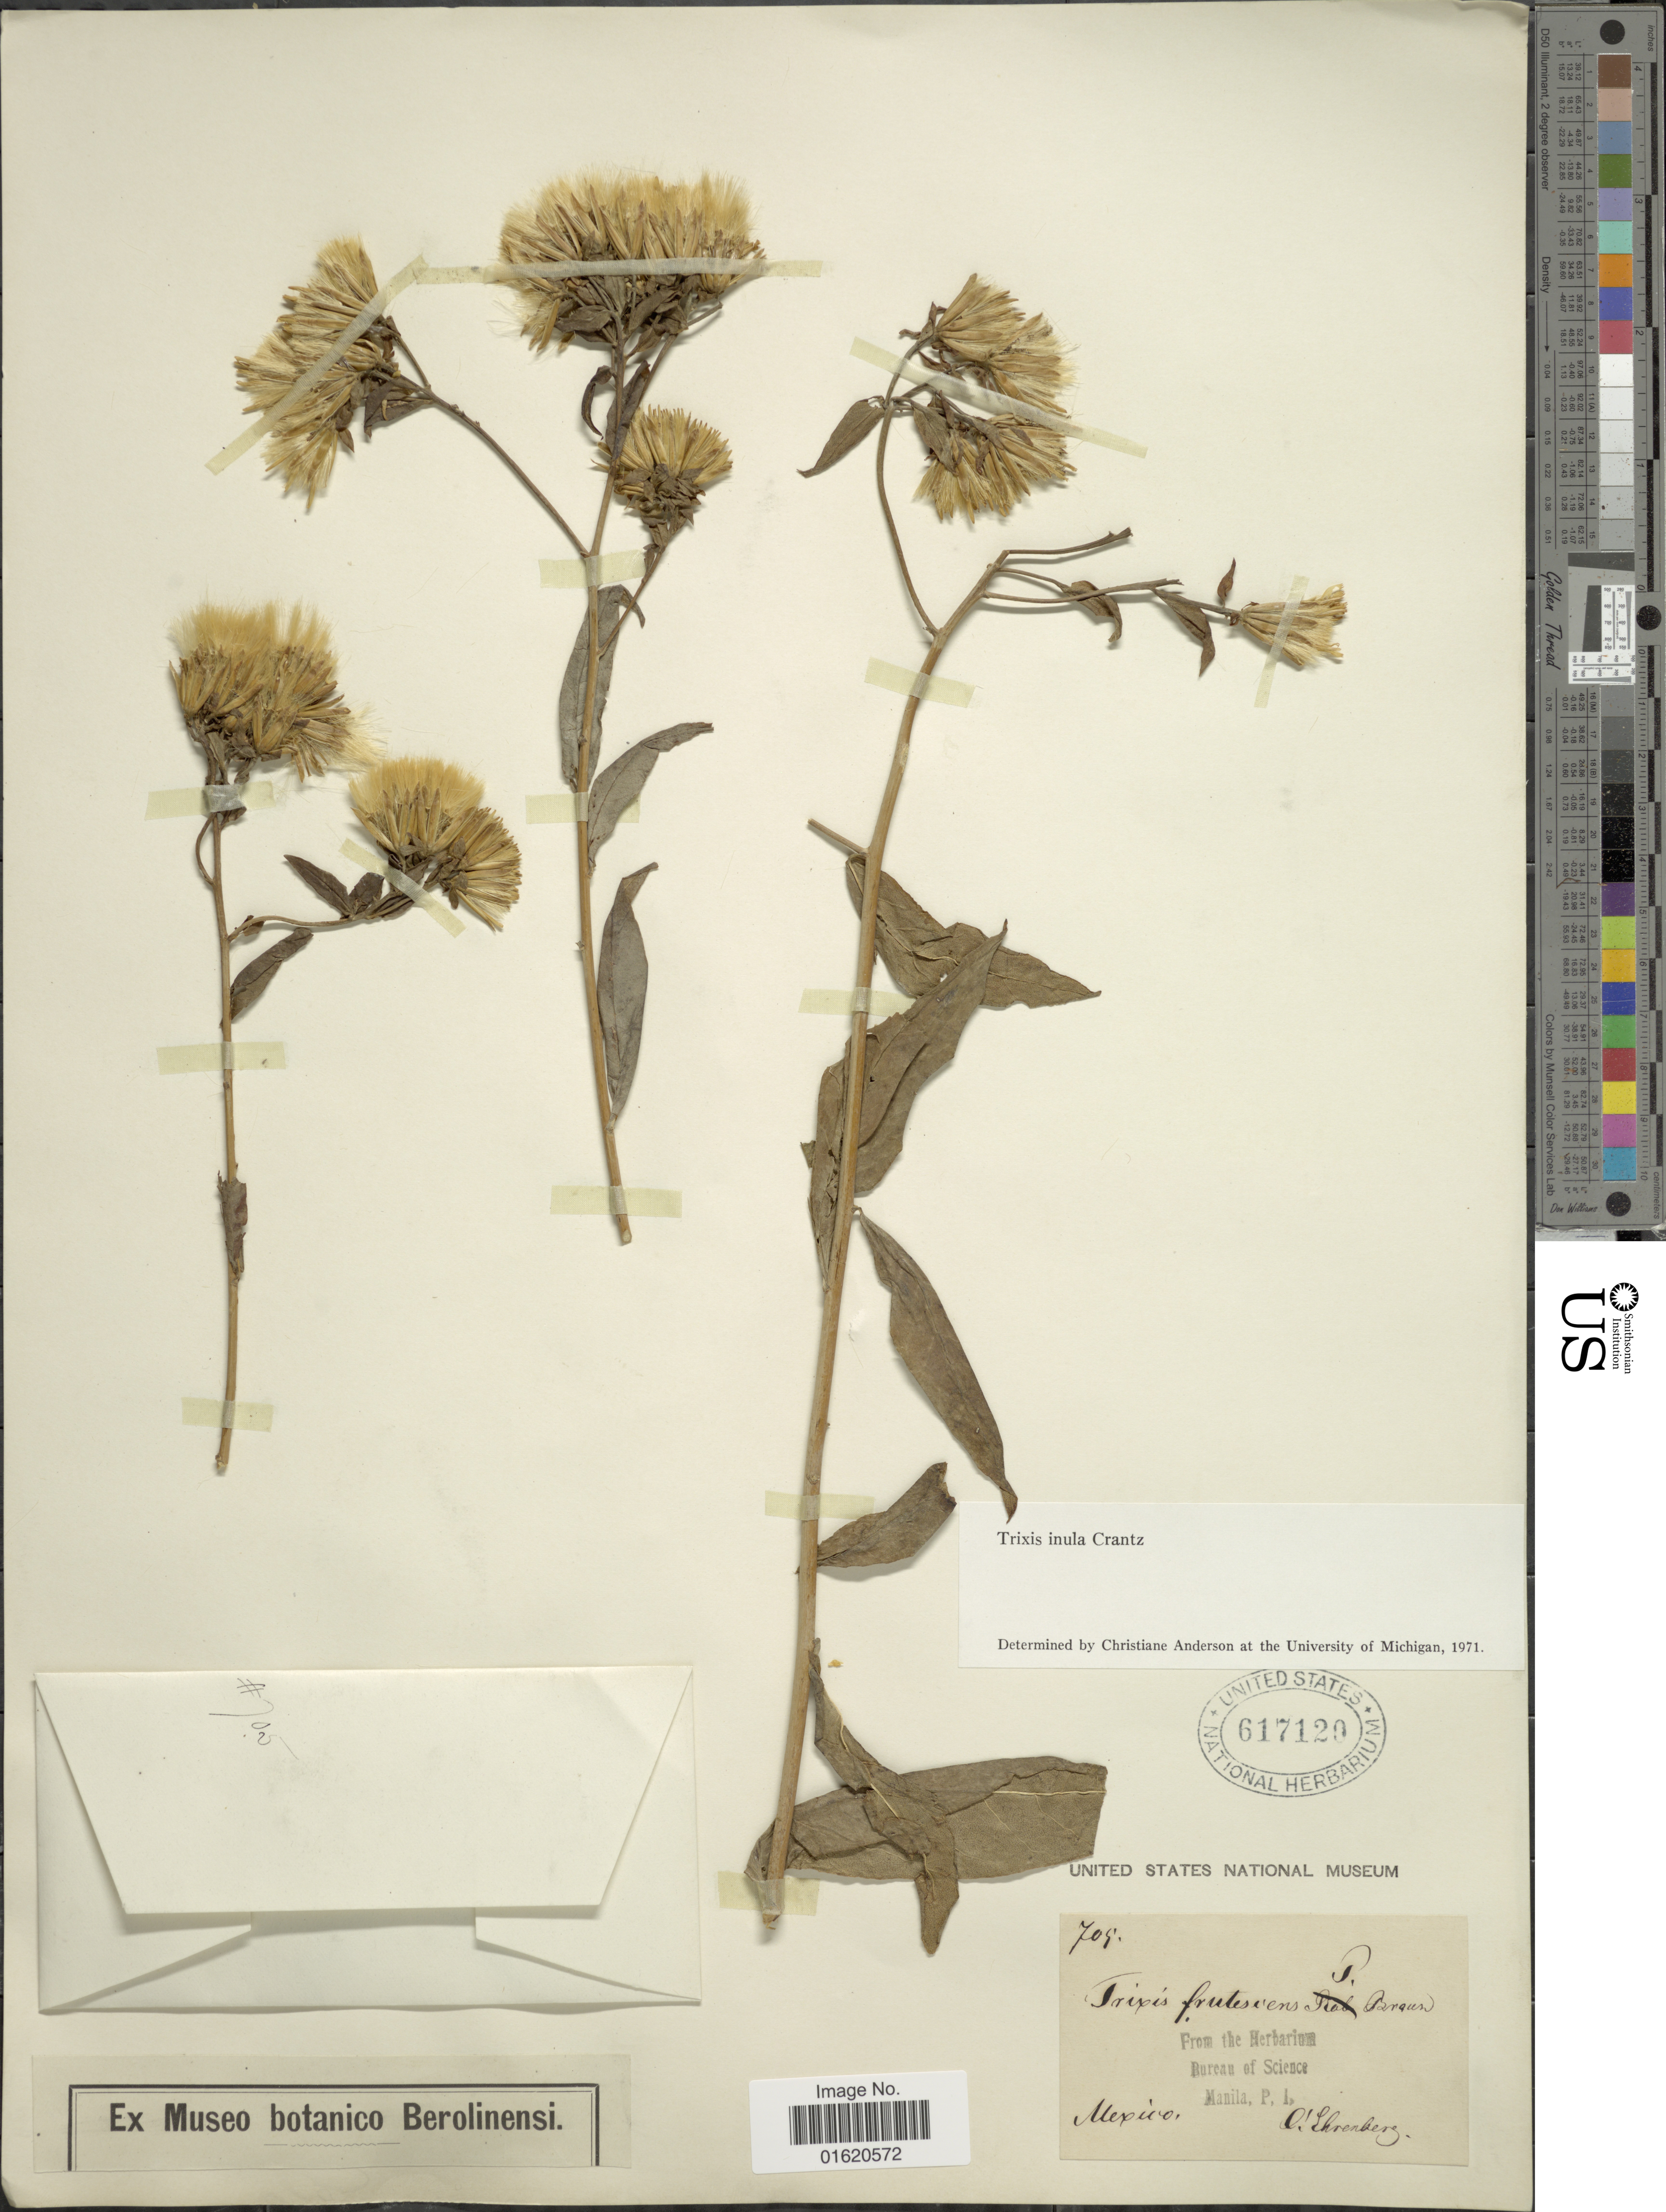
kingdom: Plantae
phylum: Tracheophyta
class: Magnoliopsida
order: Asterales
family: Asteraceae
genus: Trixis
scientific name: Trixis inula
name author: Crantz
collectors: C. G. Ehrenberg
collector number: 709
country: Mexico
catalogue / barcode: US 617120